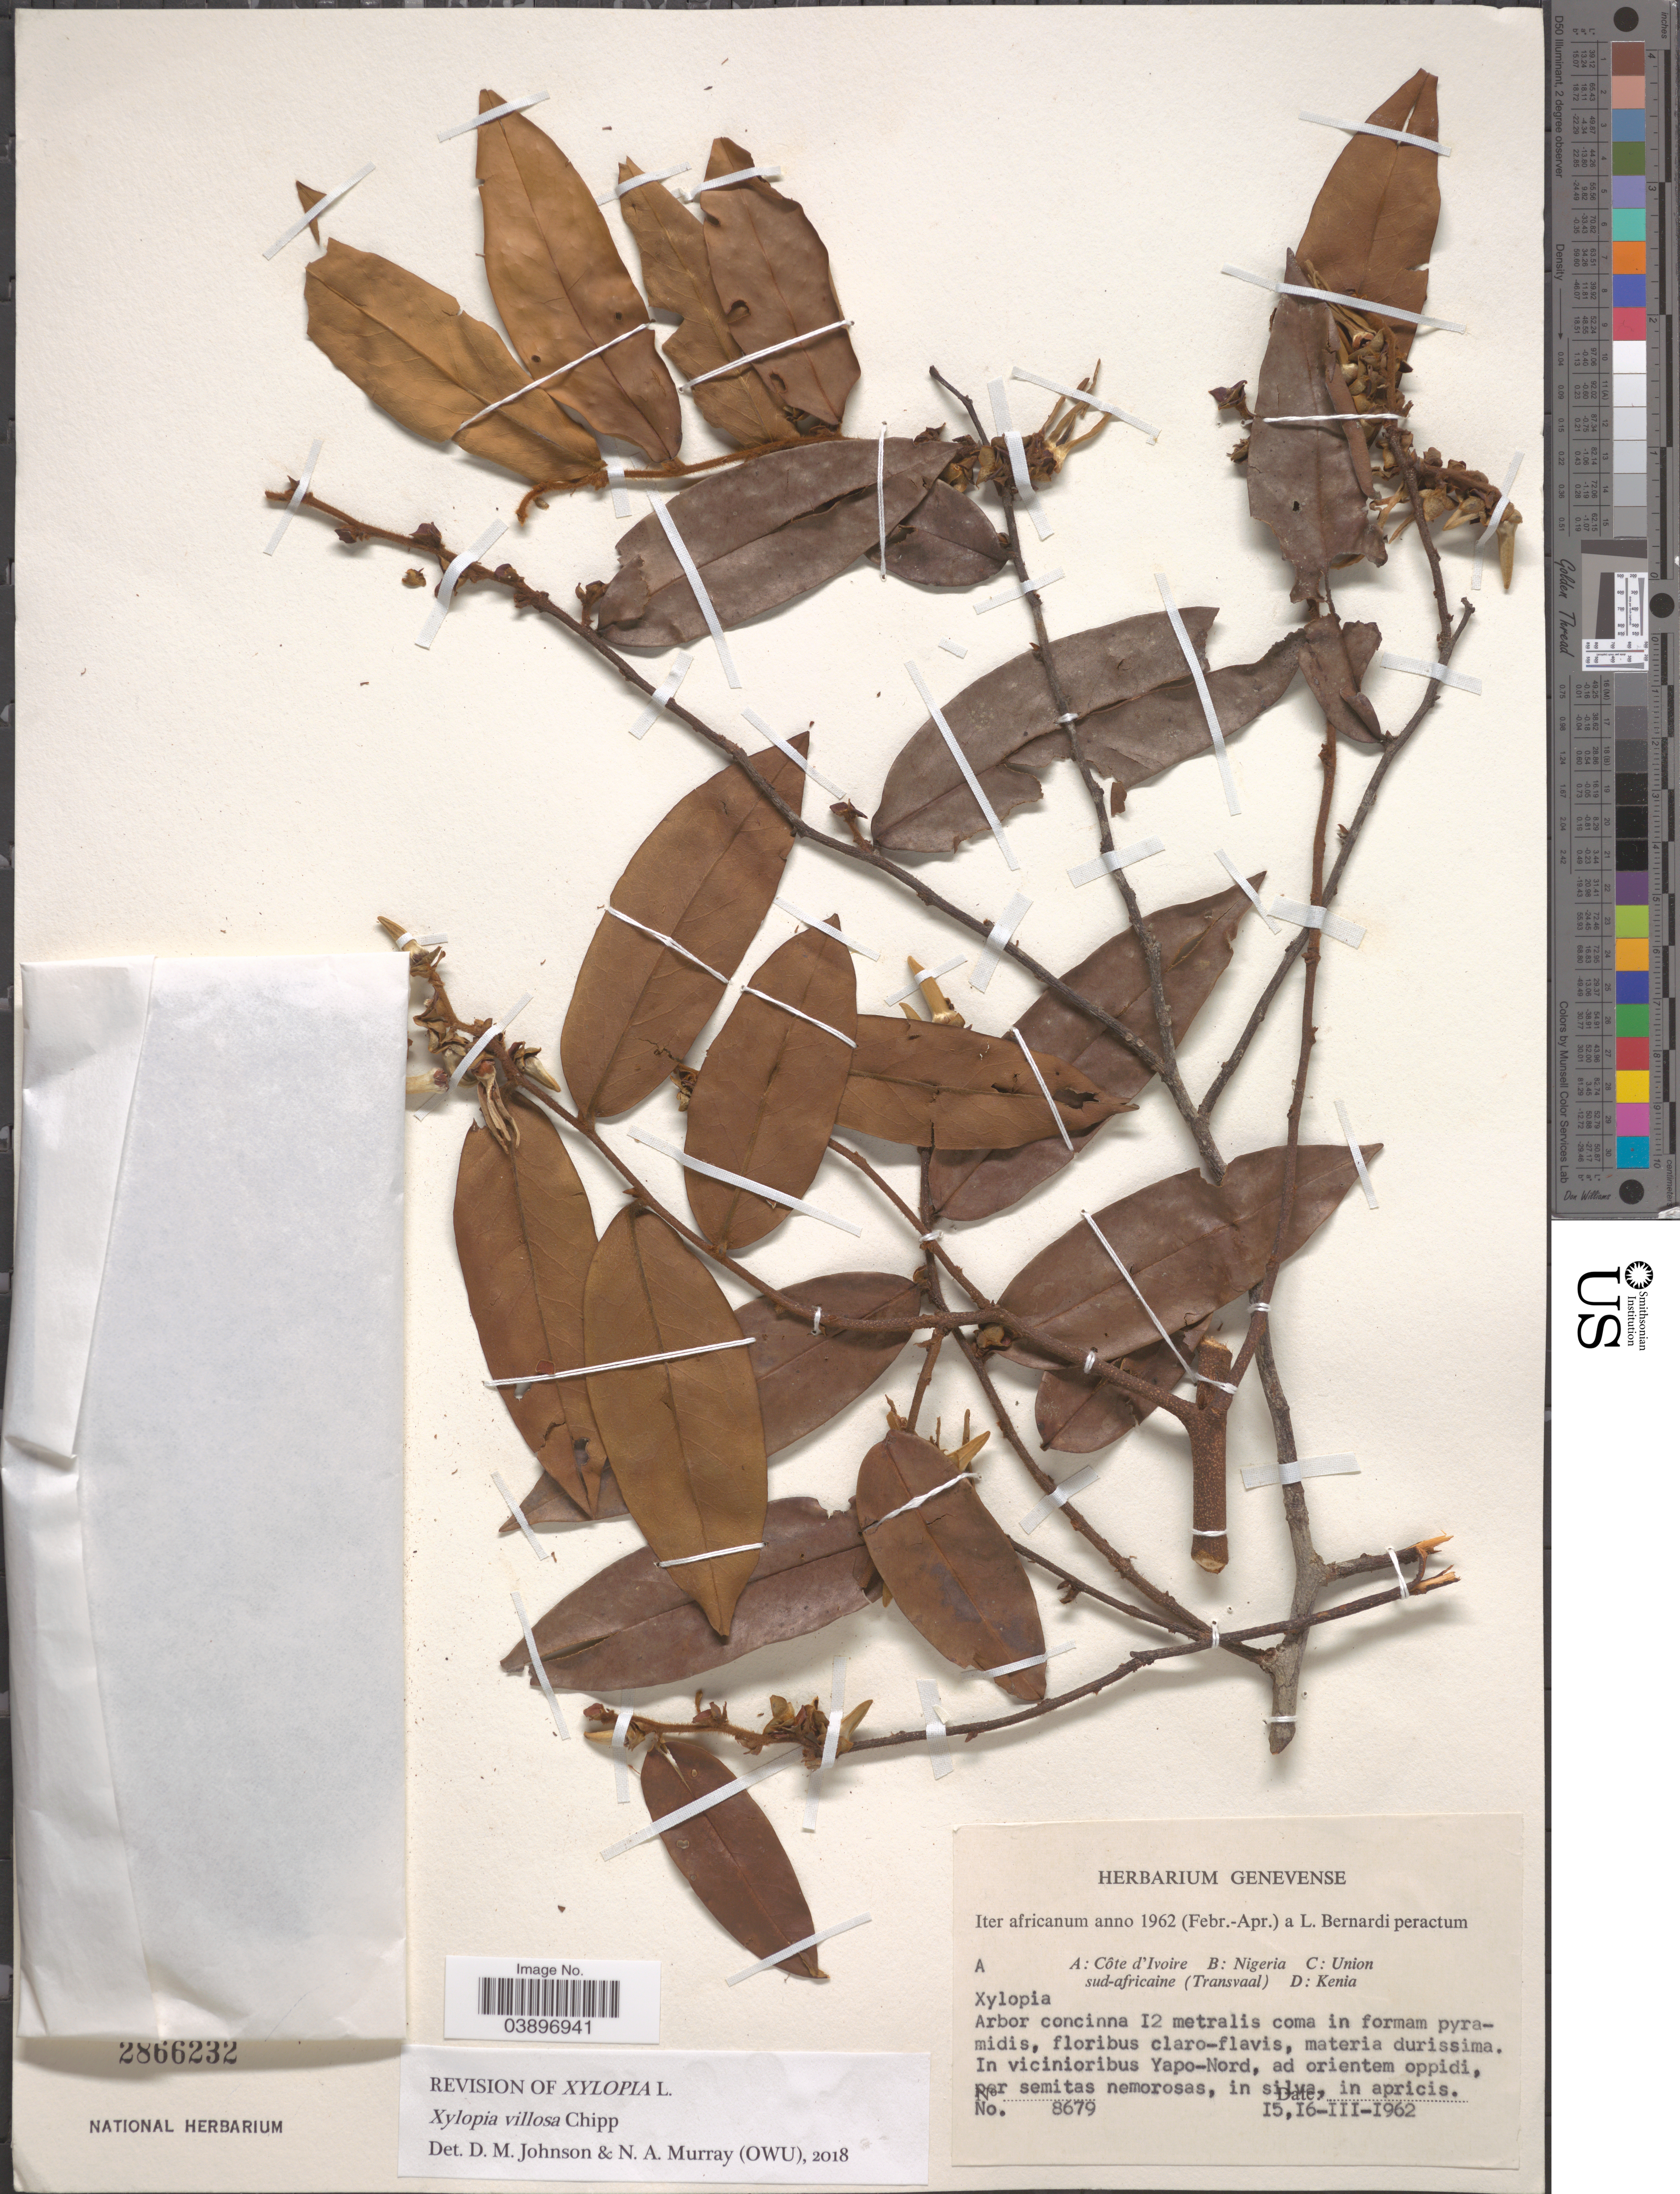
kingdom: Plantae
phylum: Tracheophyta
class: Magnoliopsida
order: Magnoliales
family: Annonaceae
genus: Xylopia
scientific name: Xylopia villosa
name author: Chipp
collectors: L. Bernardi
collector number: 8679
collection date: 1962-03-15/1962-03-16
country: Ivory Coast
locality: Côte d'Ivoire. In vicinioribus Yapo-Nord, ad orientem oppidi, per semitas nemorosas, in silva, in apricis.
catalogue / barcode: US 2866232